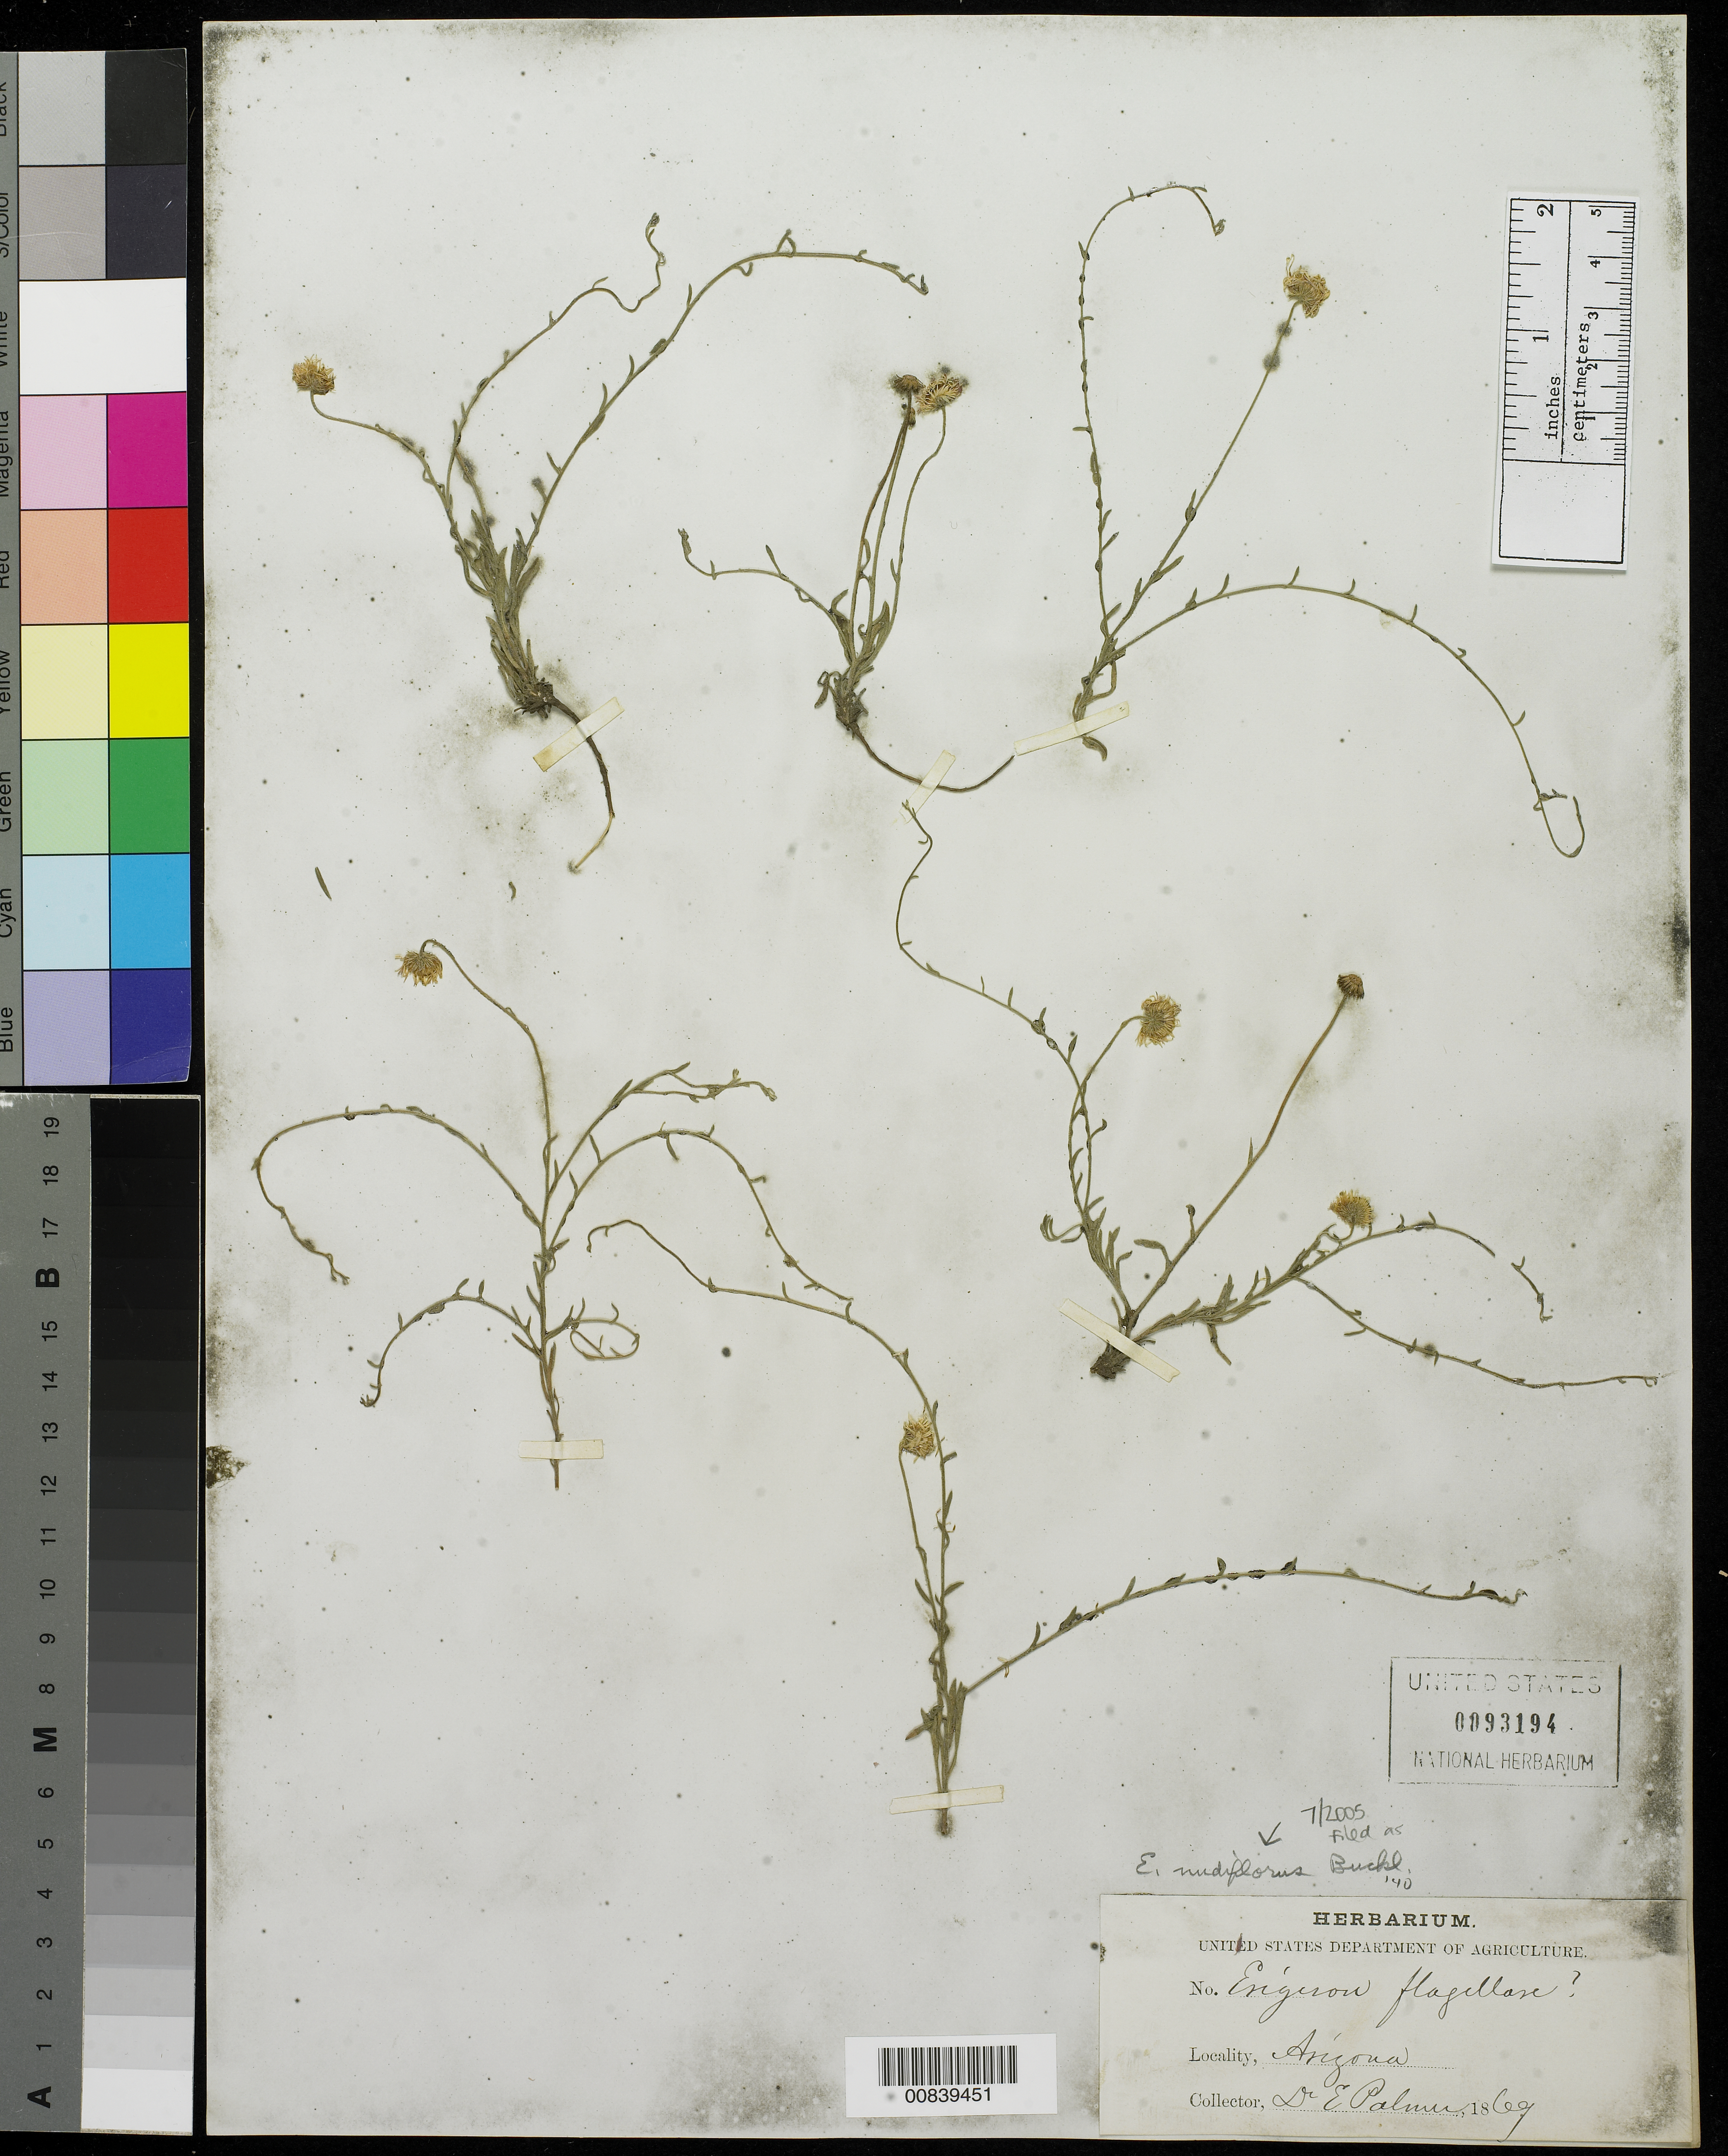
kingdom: Plantae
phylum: Tracheophyta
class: Magnoliopsida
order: Asterales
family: Asteraceae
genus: Erigeron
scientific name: Erigeron nudiflorus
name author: Buckley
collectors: E. Palmer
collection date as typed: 1869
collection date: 1869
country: United States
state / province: Arizona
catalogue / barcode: US 93194